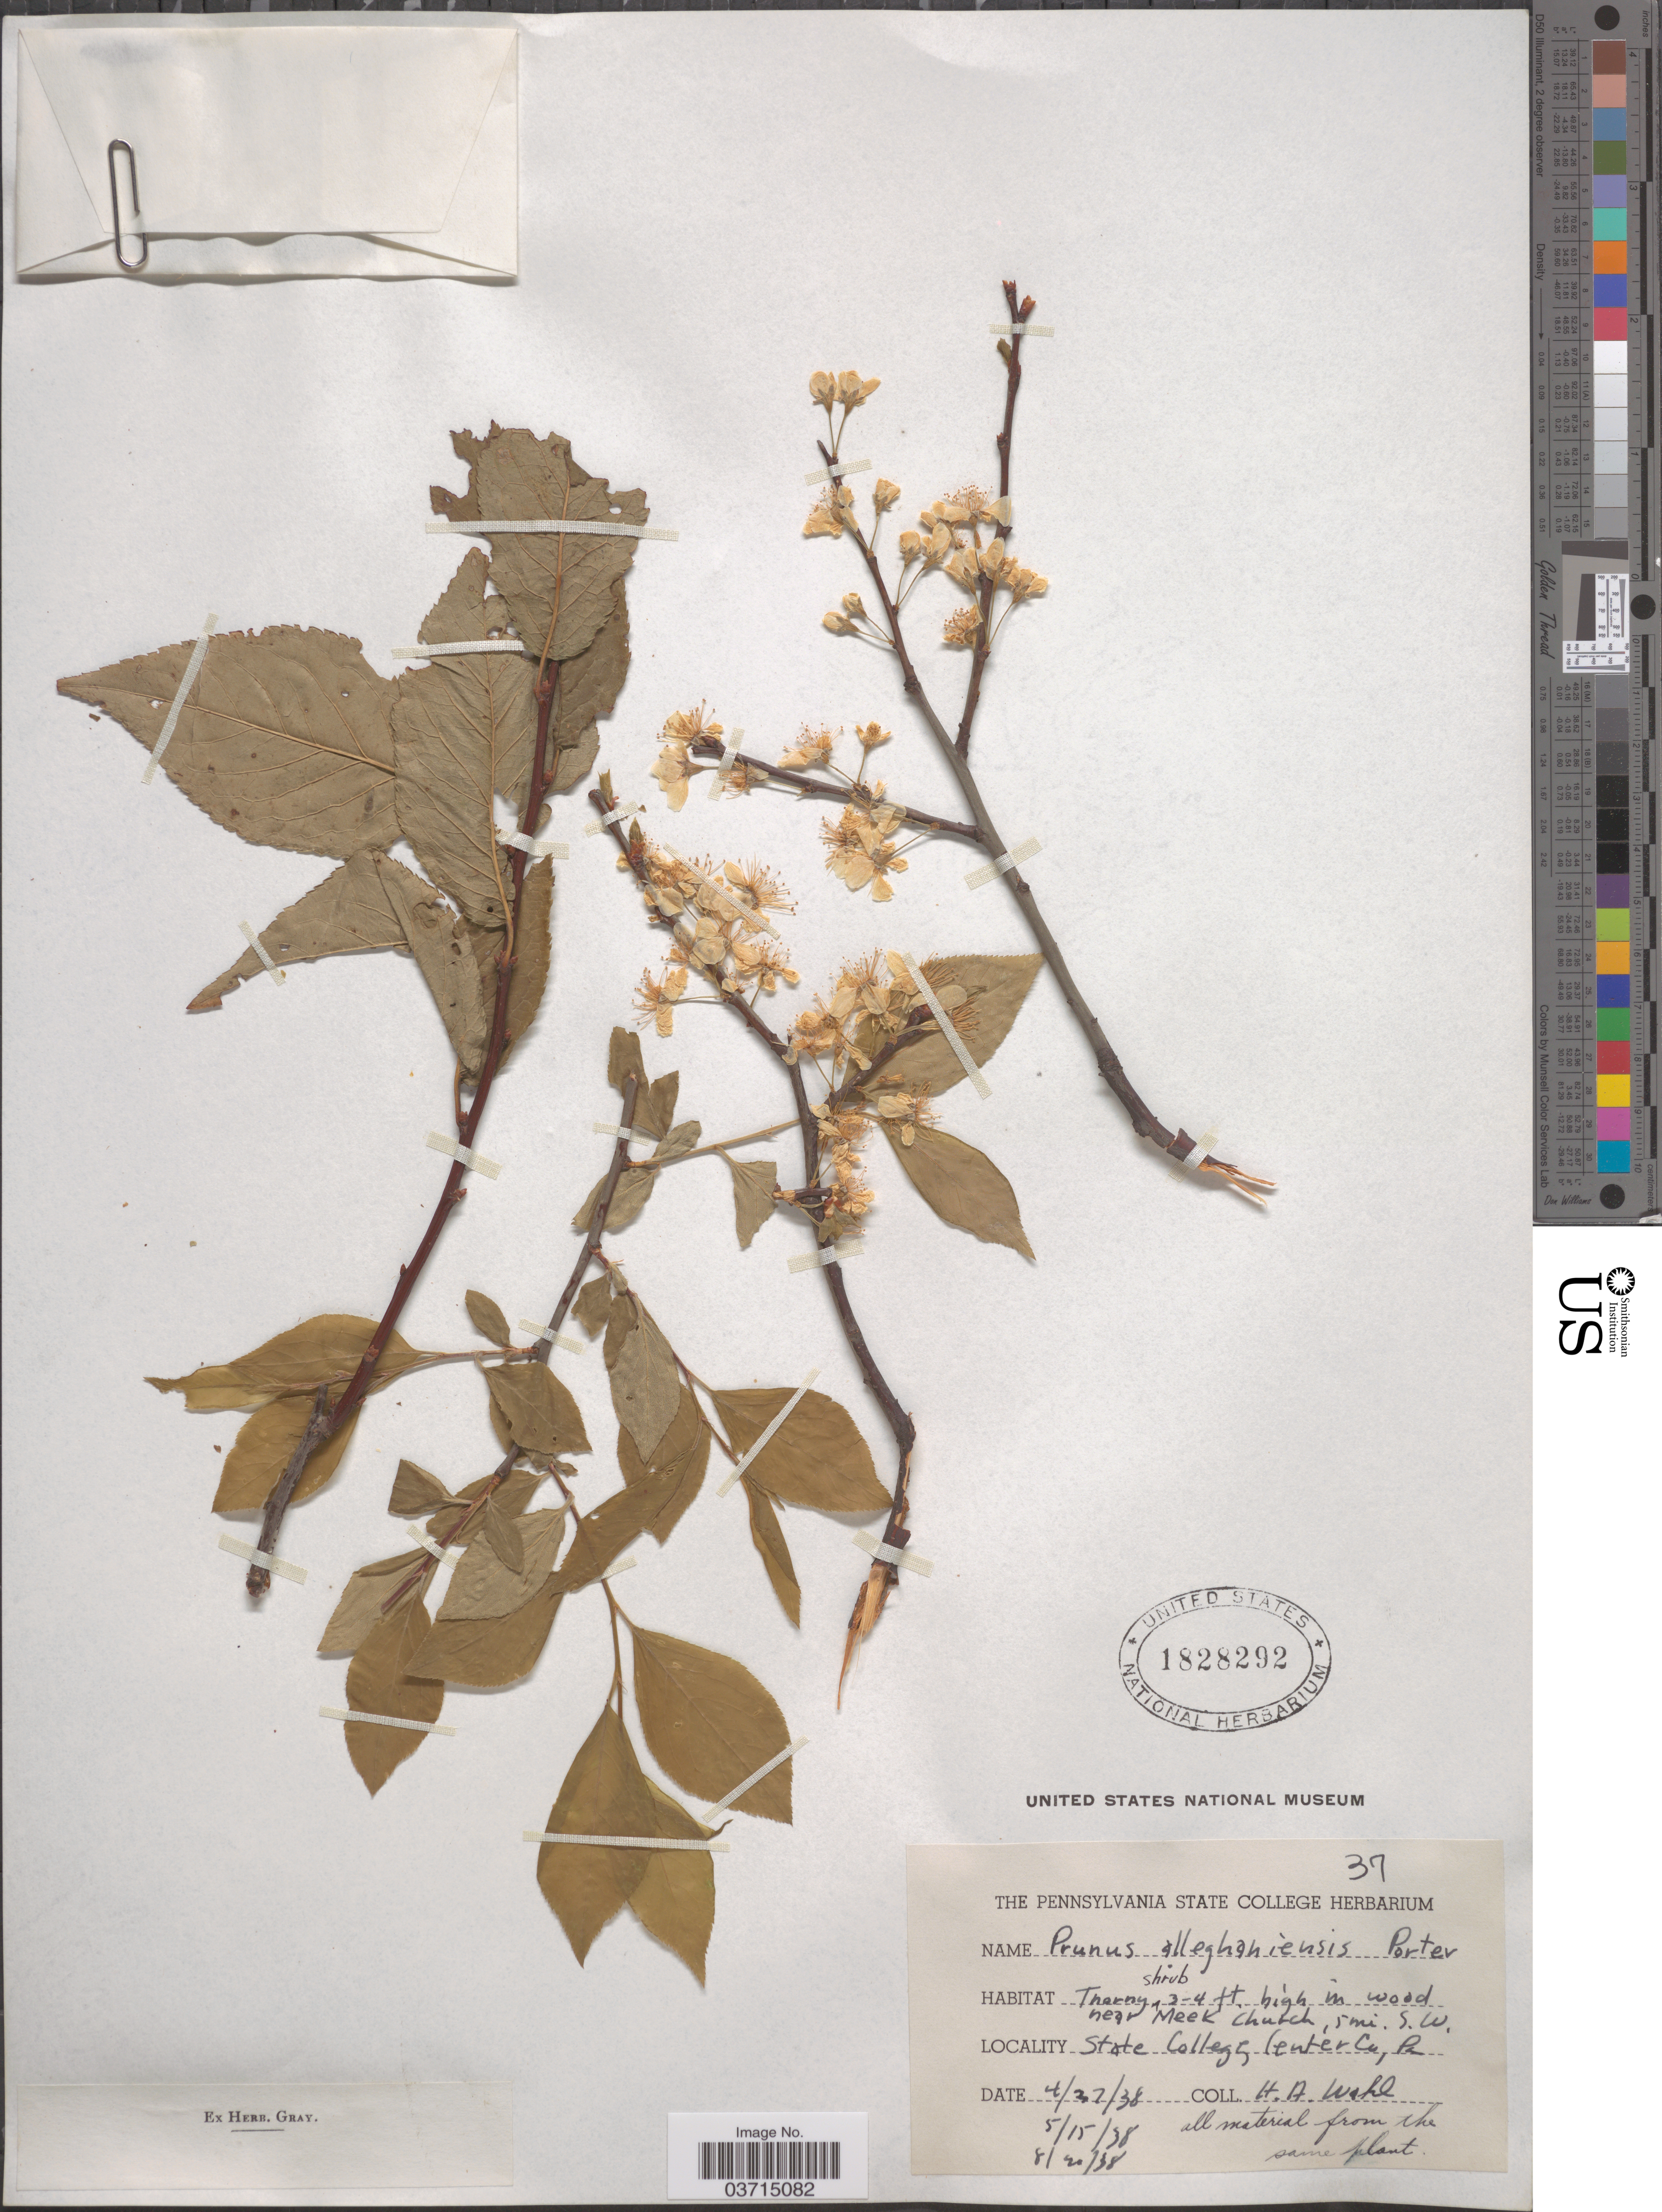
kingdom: Plantae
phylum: Tracheophyta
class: Magnoliopsida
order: Rosales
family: Rosaceae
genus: Prunus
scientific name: Prunus alleghaniensis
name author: Porter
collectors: H. A. Wahl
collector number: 37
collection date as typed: Transcribed d/m/y: 27/4/38 to 20/8/38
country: United States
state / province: Pennsylvania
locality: Near Meek Church, 5 mi. S.W. State College, Center Co.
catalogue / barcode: US 1828292